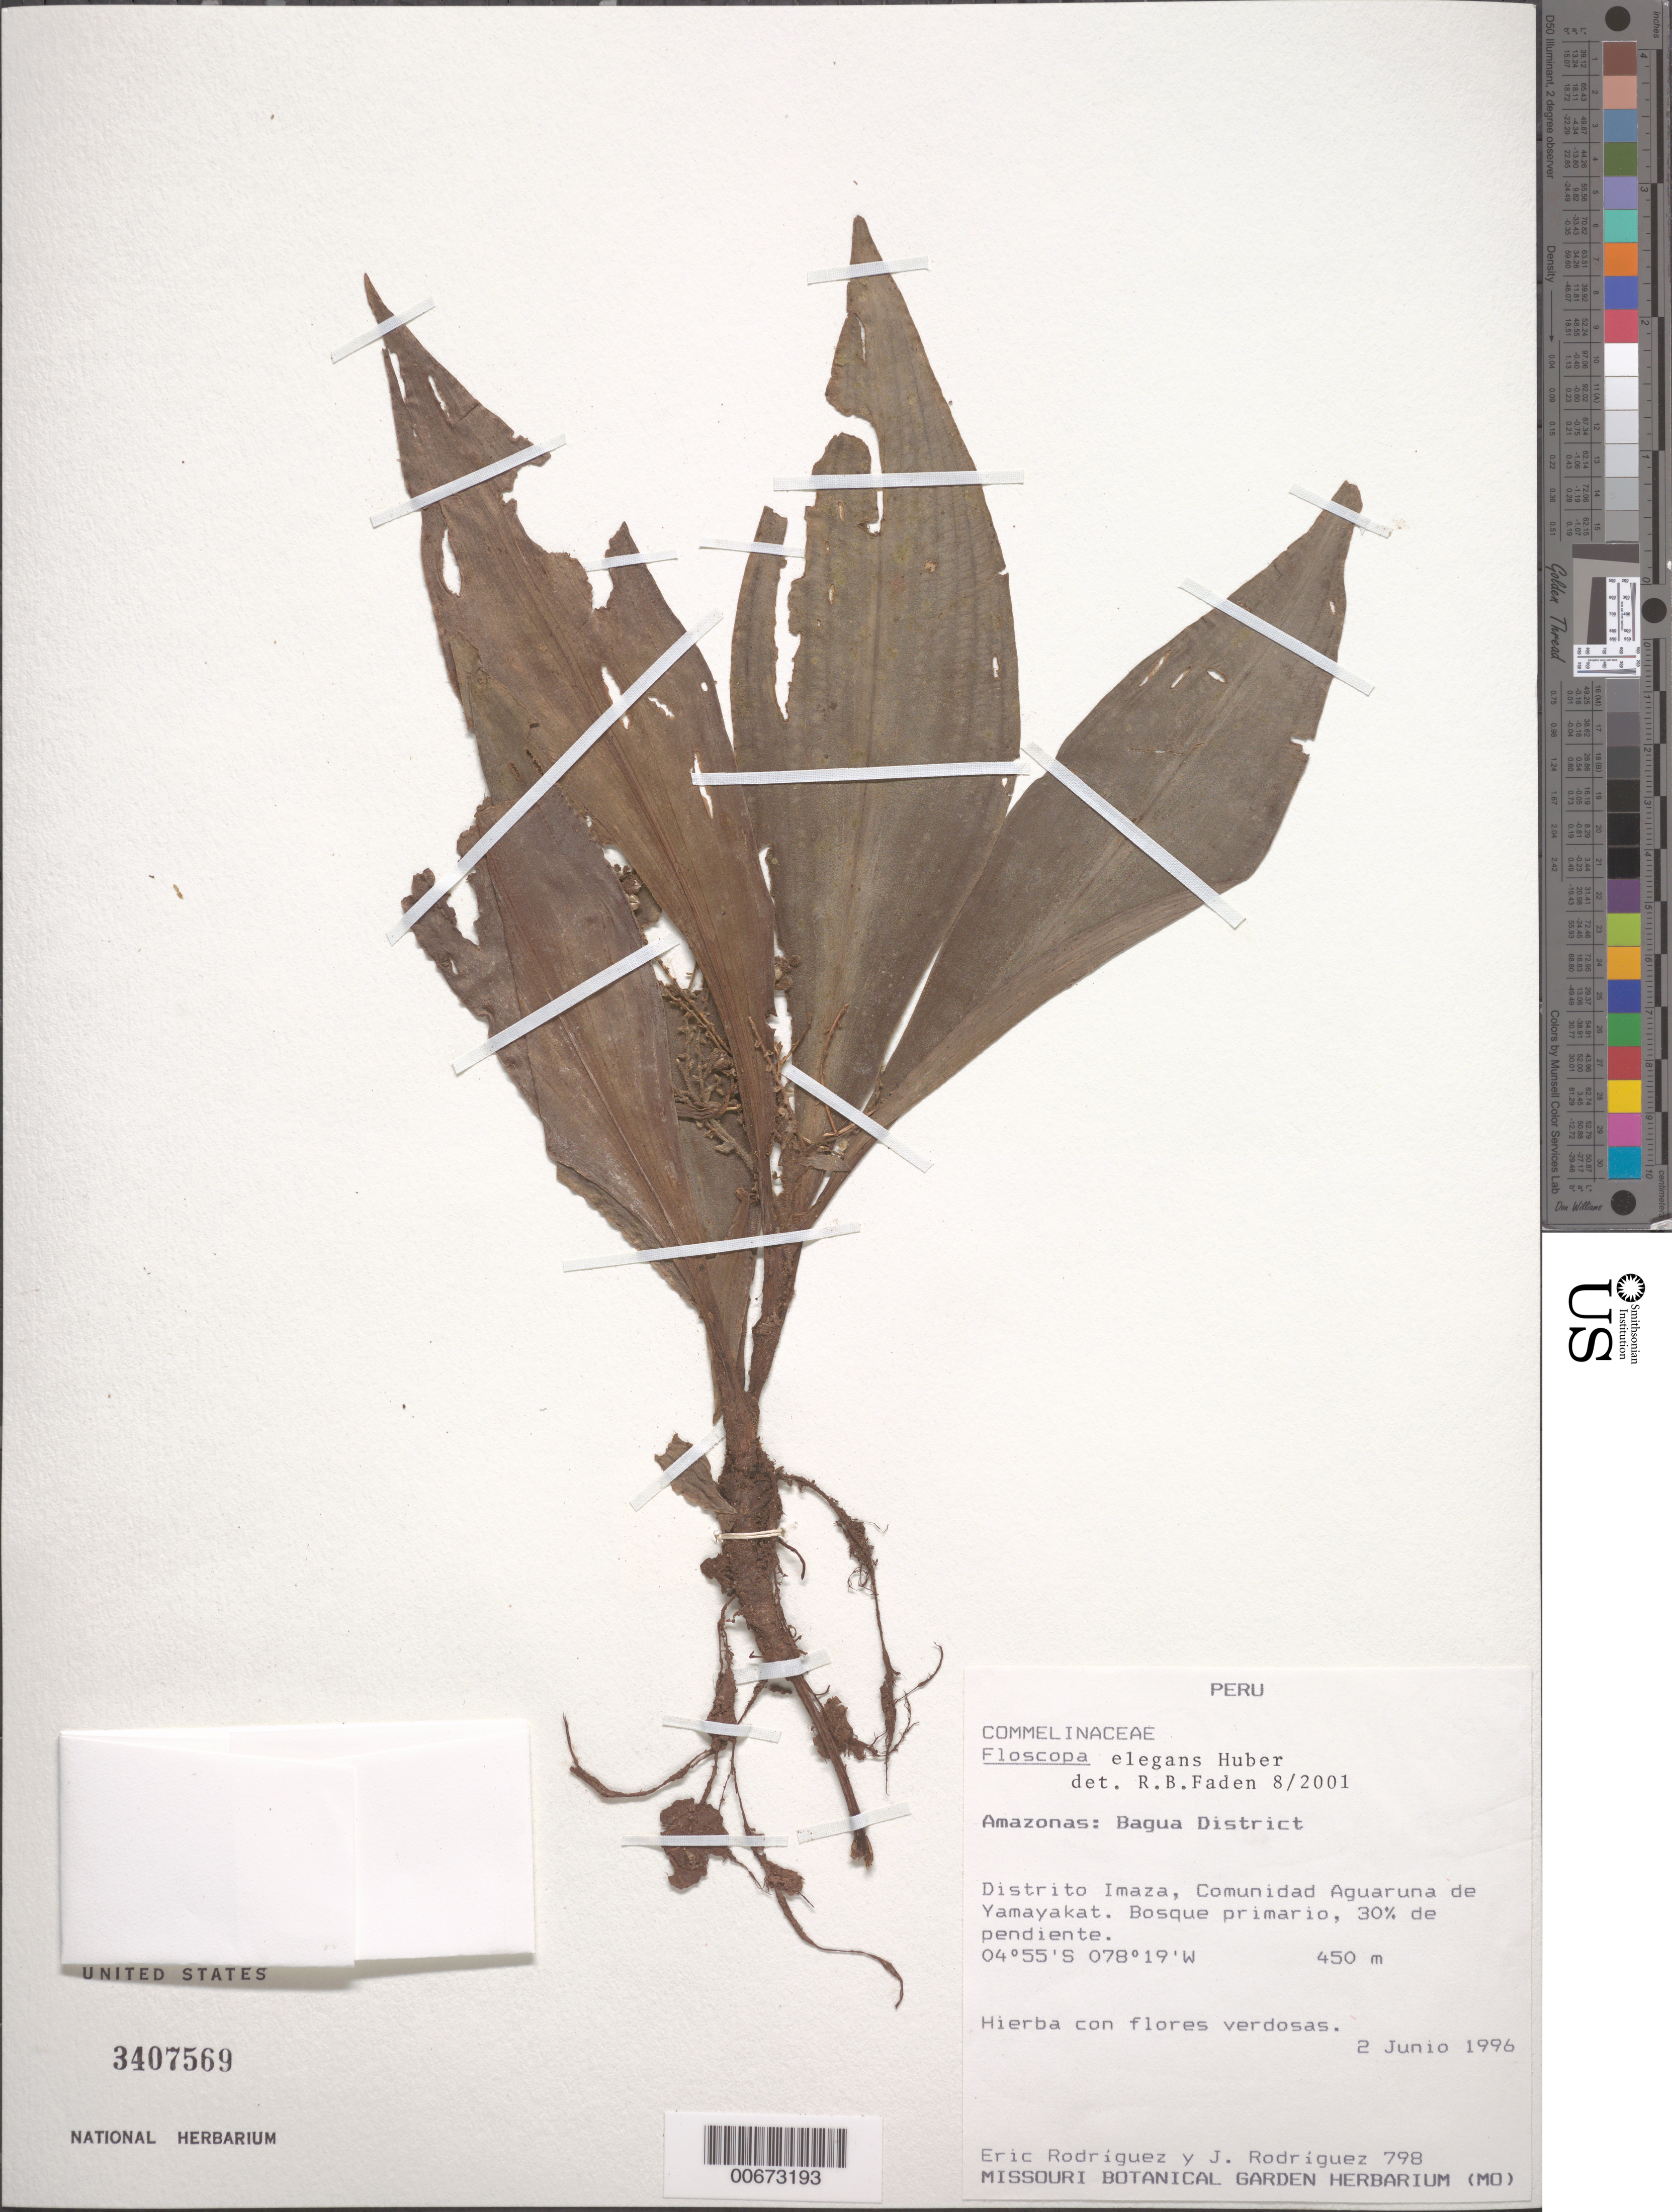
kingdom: Plantae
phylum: Tracheophyta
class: Liliopsida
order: Commelinales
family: Commelinaceae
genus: Floscopa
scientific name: Floscopa elegans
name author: Huber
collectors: E. Rodriguez & J. Rodriguez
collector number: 798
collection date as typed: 02 Jun 1996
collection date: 1996-06-02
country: Peru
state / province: Amazonas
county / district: Bagua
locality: Imaza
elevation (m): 450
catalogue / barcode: US 3407569